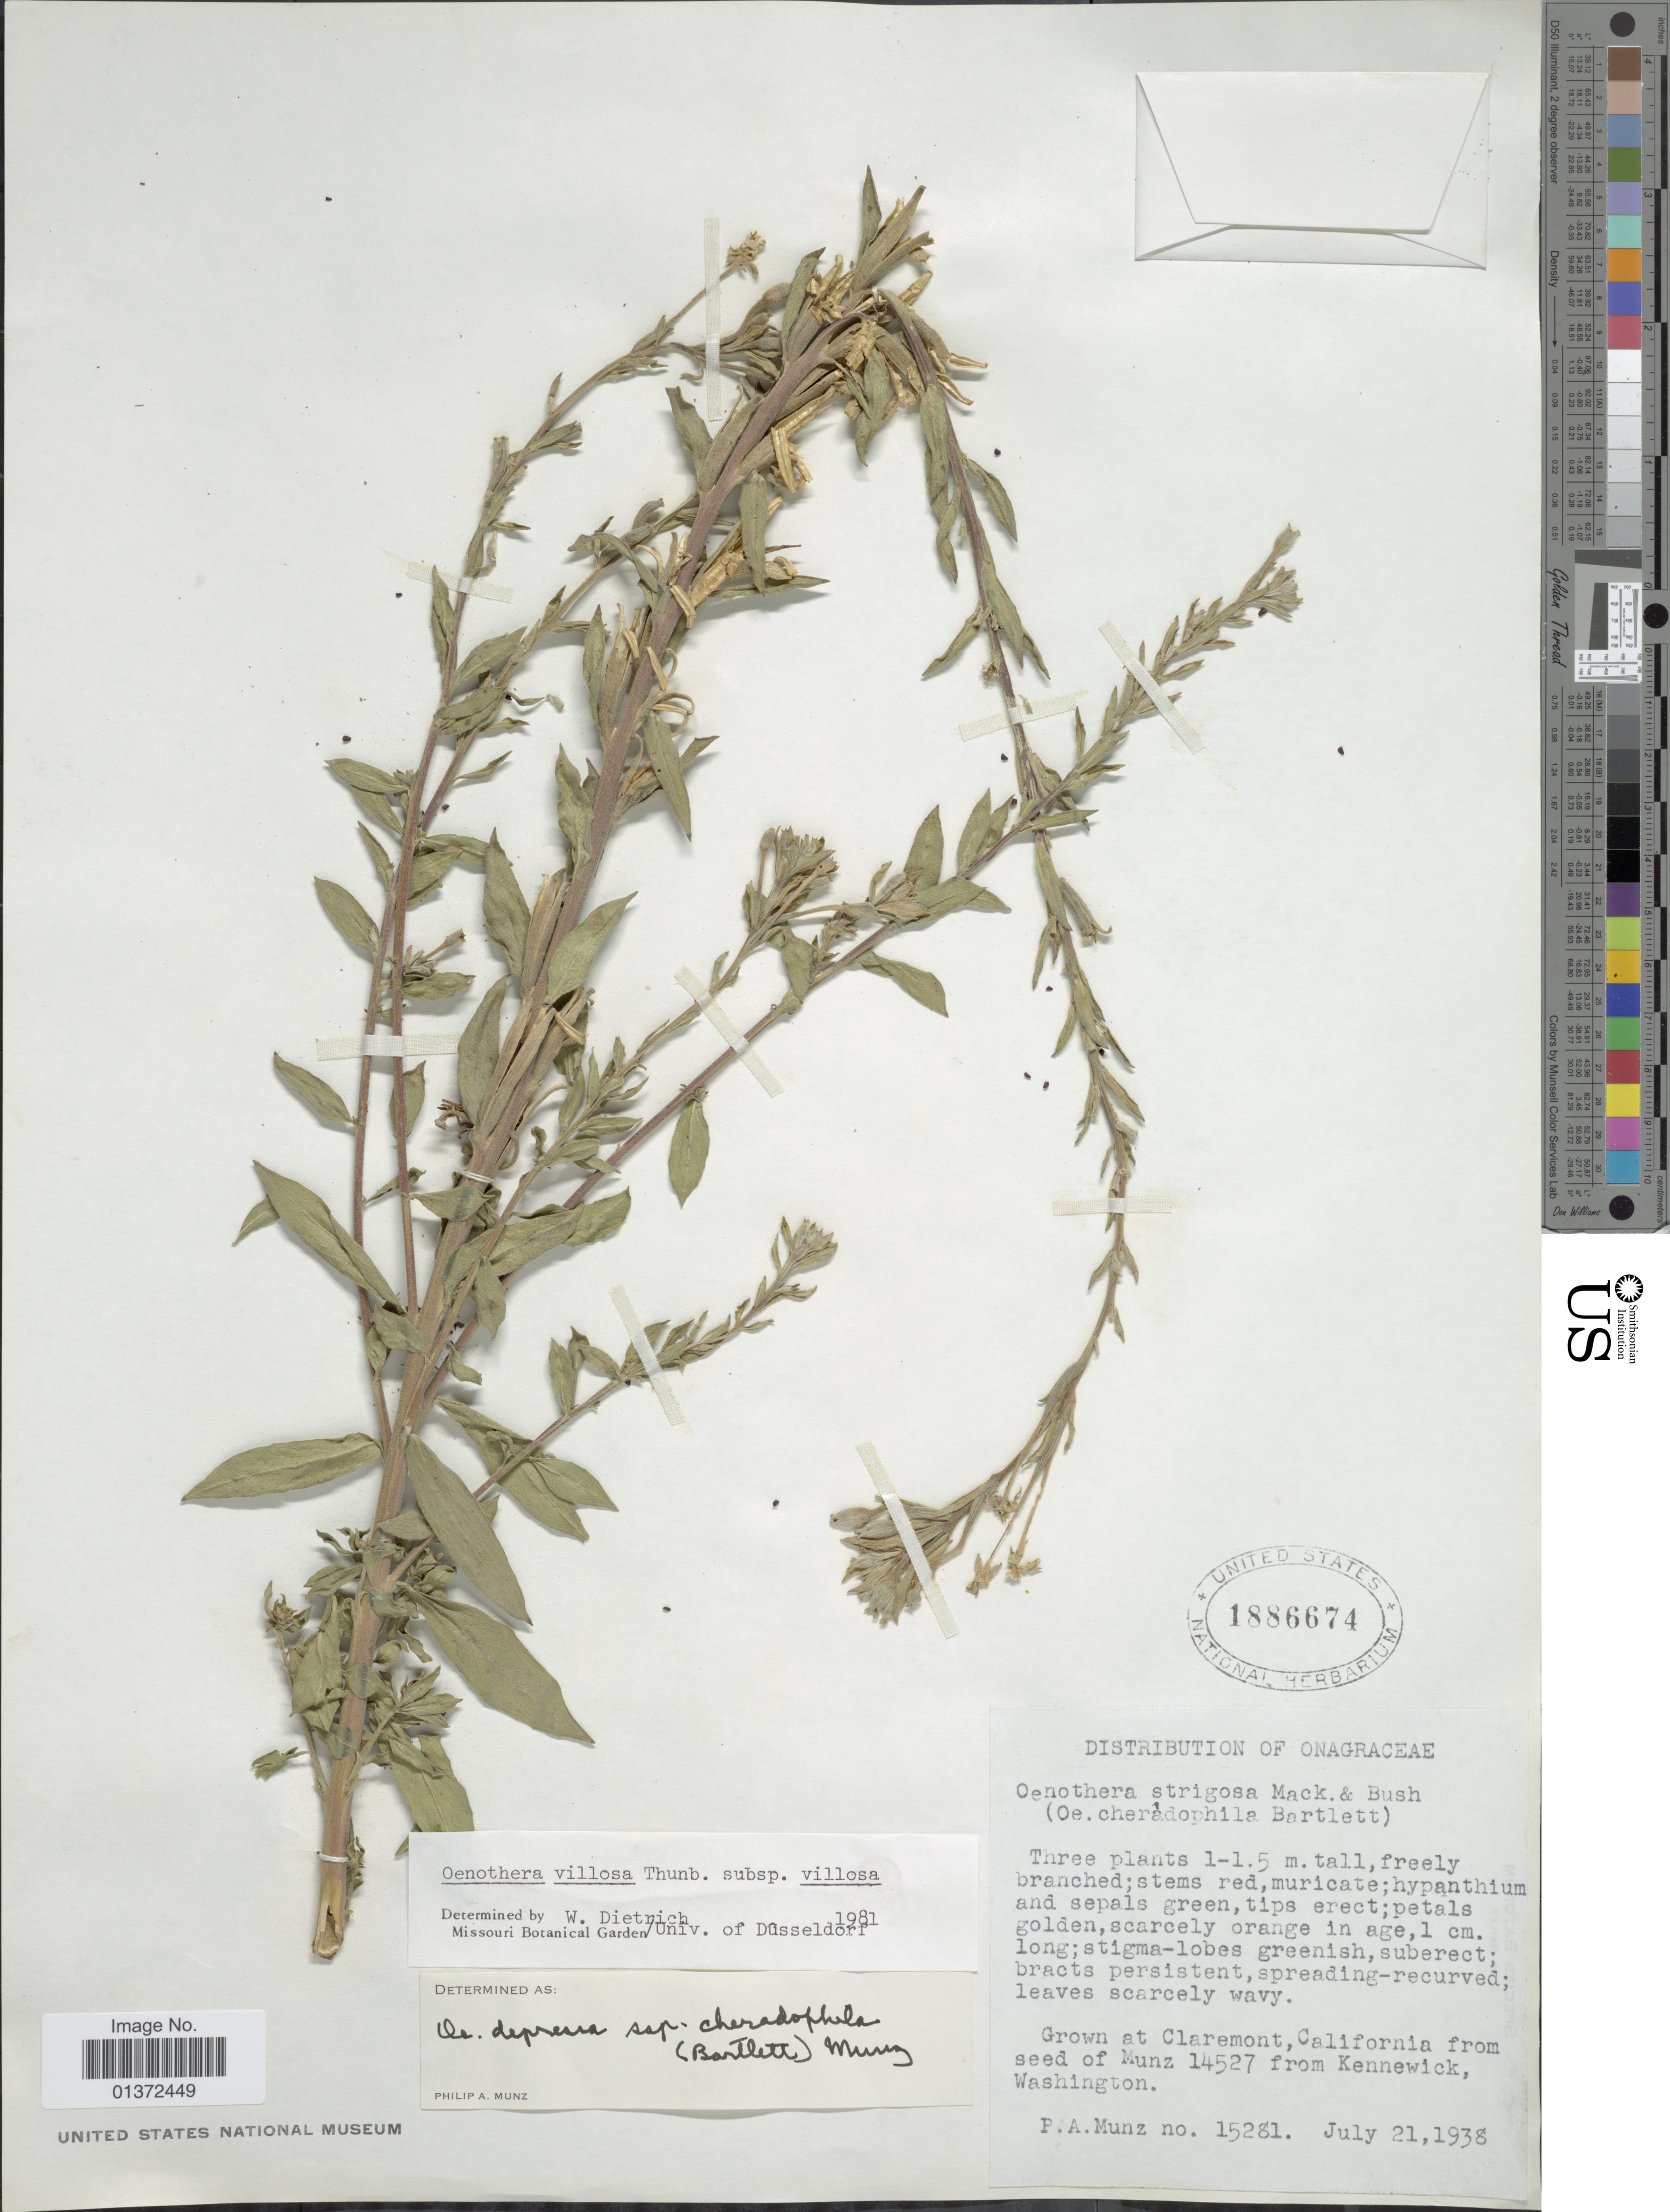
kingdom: Plantae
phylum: Tracheophyta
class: Magnoliopsida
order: Myrtales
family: Onagraceae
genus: Oenothera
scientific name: Oenothera villosa subsp. villosa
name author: Thunb.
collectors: P. A. Munz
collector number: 15281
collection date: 1938-07-21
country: United States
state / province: California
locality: Claremont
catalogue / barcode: US 1886674